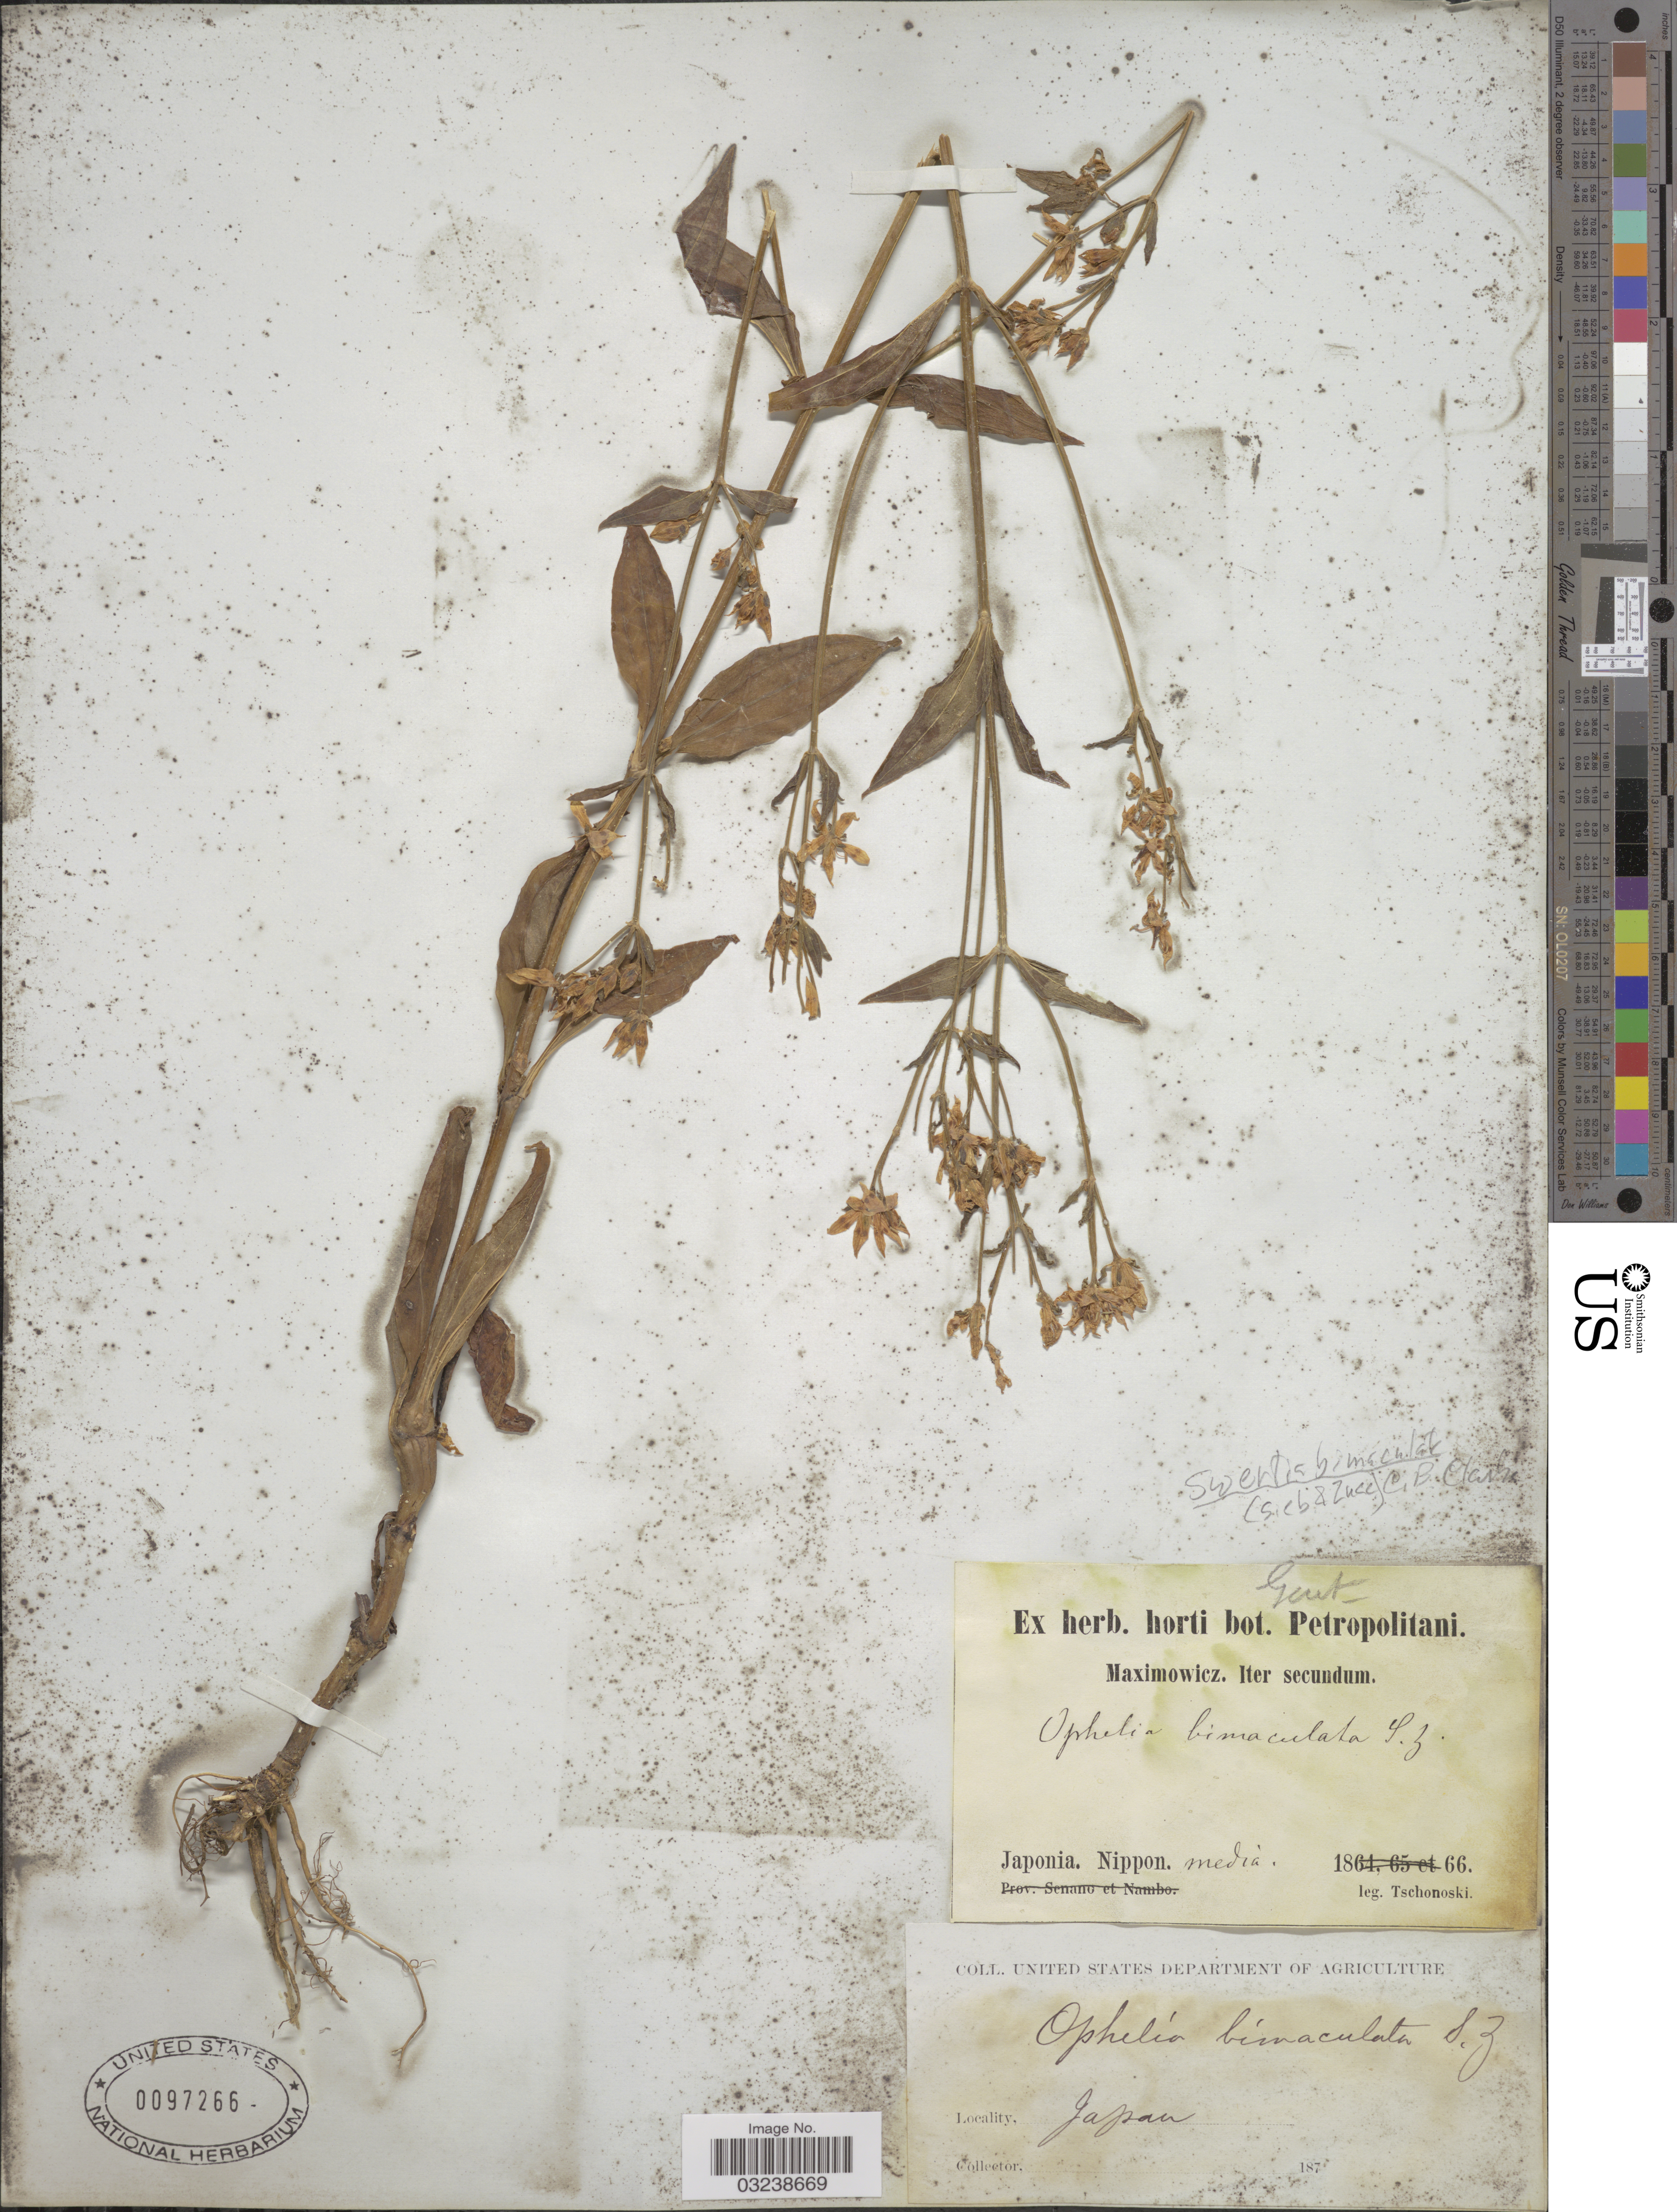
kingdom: Plantae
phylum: Tracheophyta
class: Magnoliopsida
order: Gentianales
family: Gentianaceae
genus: Swertia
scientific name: Swertia bimaculata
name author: (Siebold & Zucc.) Hook. f. & Thomson ex C.B. Clarke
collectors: -. Tschonoski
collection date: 1866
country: Japan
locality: Japonia. Nippon. media.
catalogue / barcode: US 97266